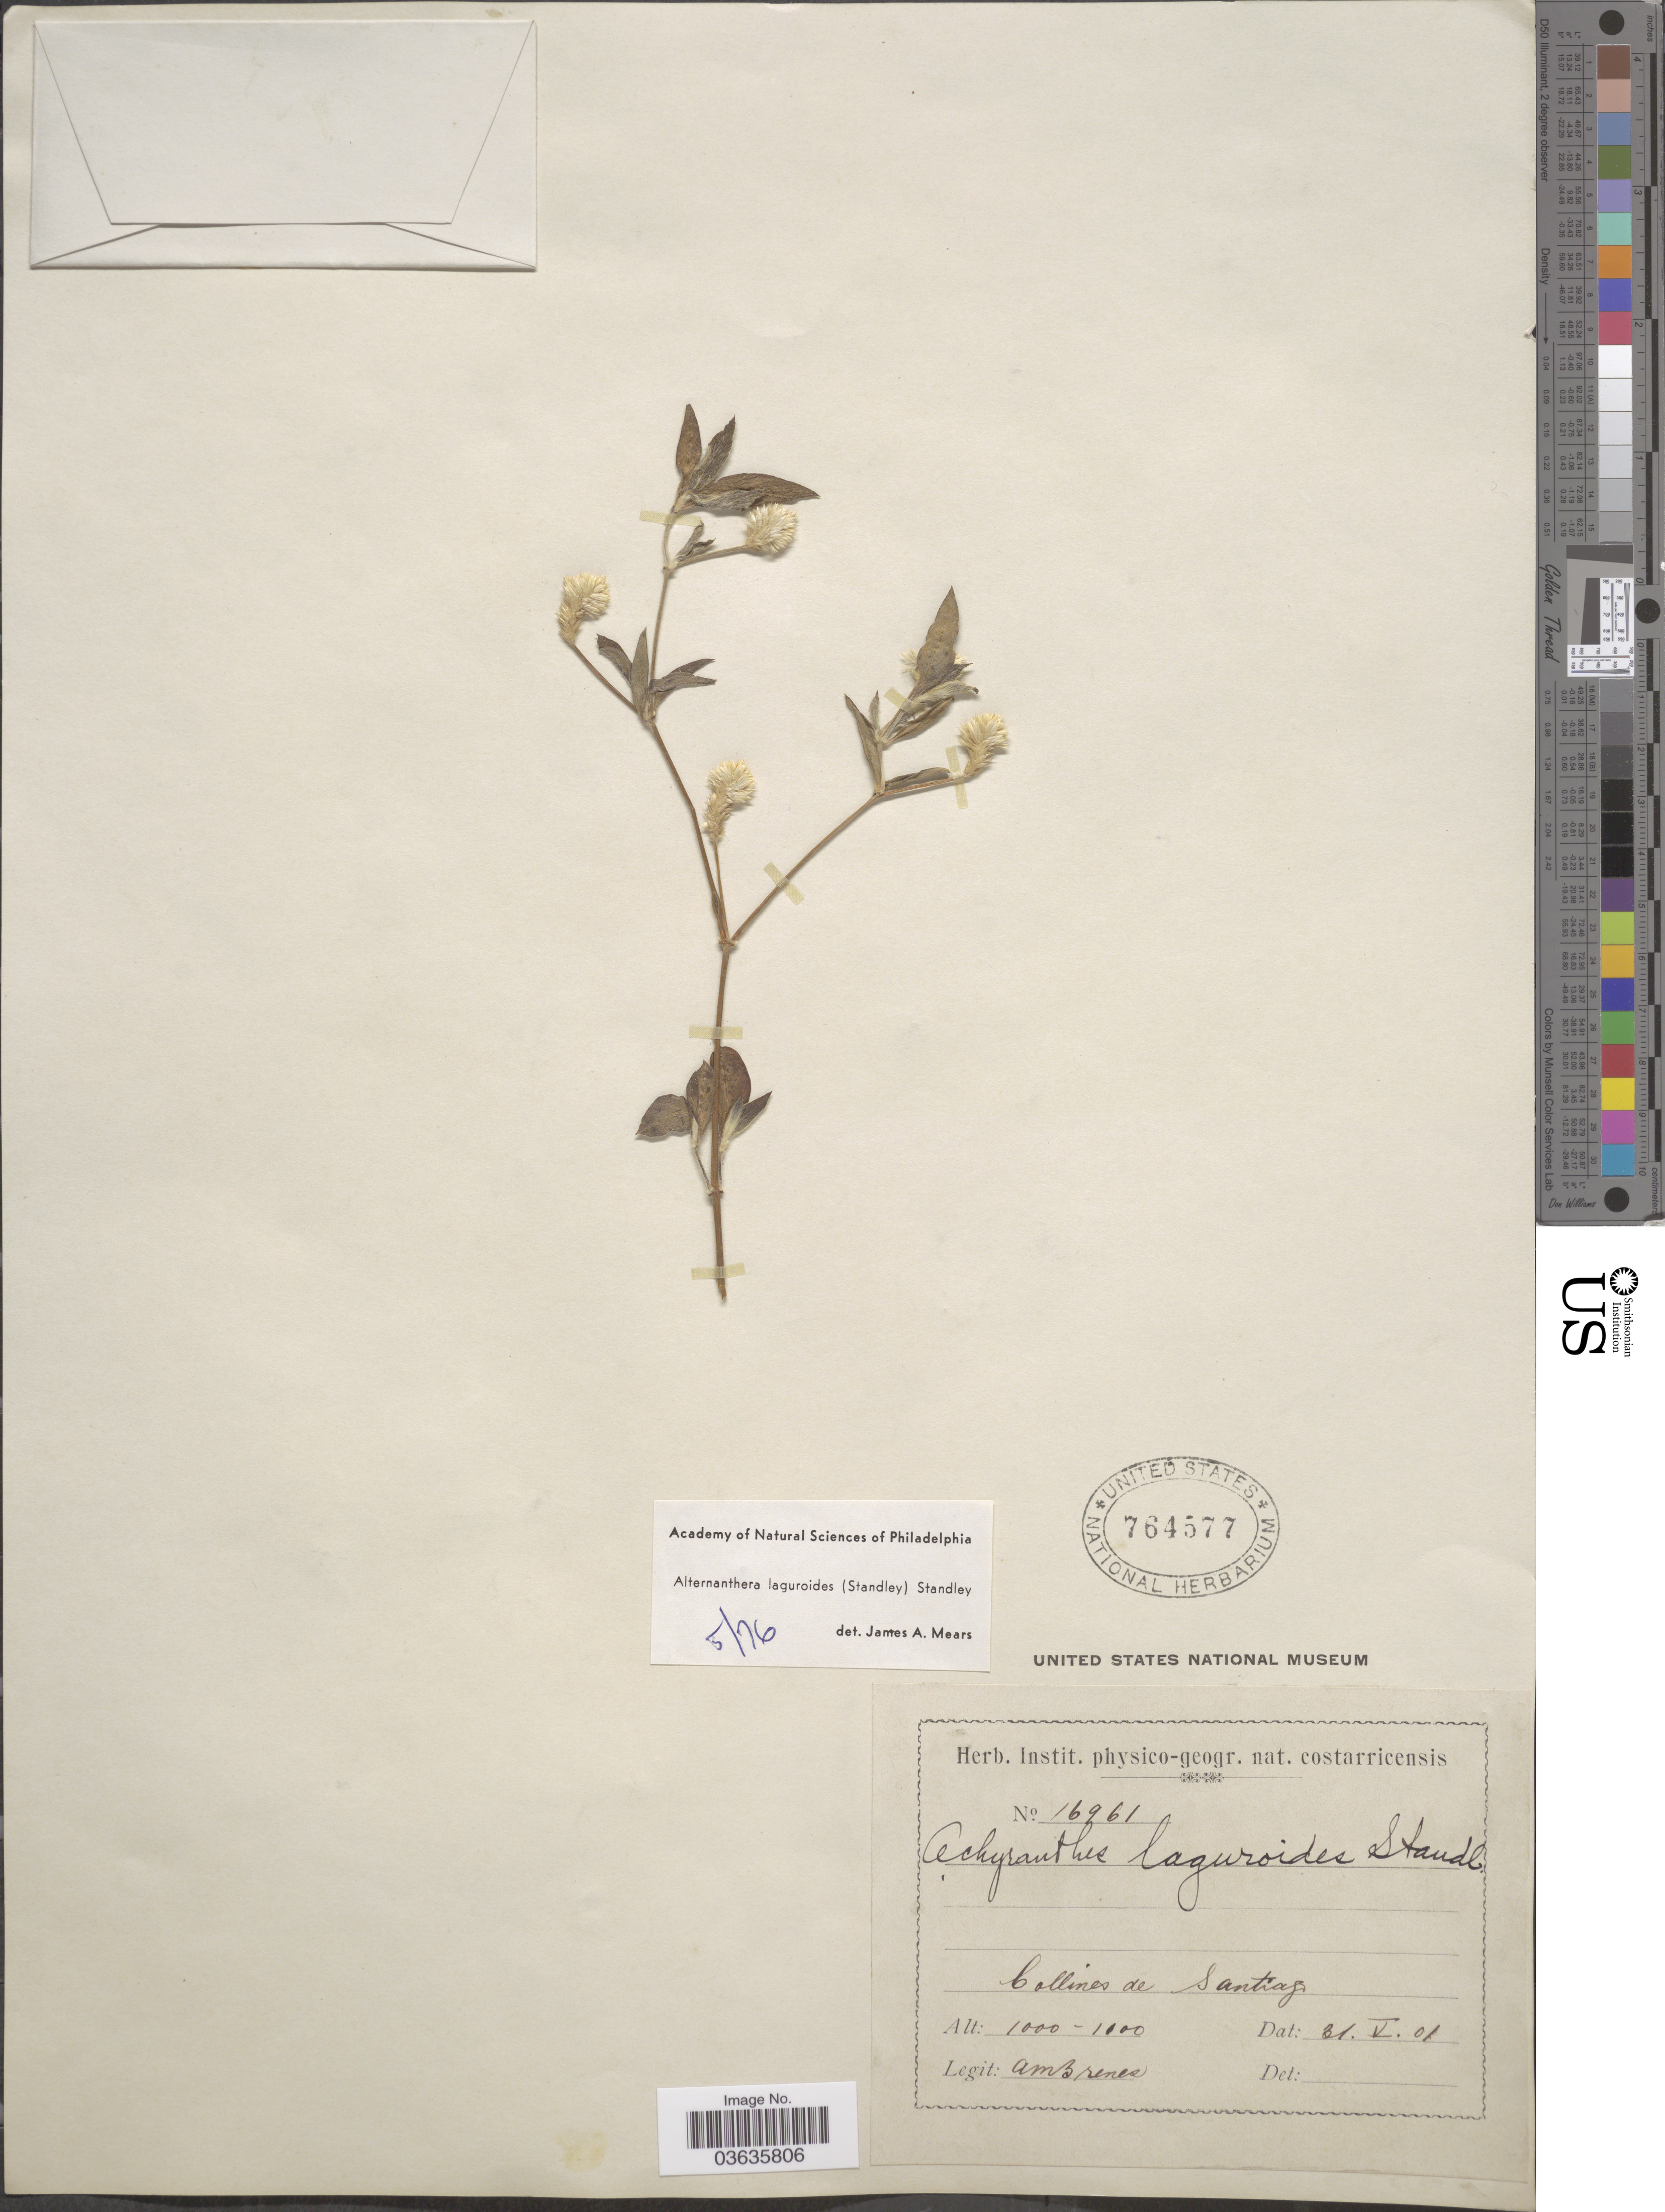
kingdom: Plantae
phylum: Tracheophyta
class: Magnoliopsida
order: Caryophyllales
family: Amaranthaceae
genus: Alternanthera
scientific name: Alternanthera laguroides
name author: (Standl.) Standl.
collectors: A. Brenes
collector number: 16961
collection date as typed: Transcribed d/m/y: 31/5/1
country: Costa Rica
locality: Collines de Santiago.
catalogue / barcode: US 764577